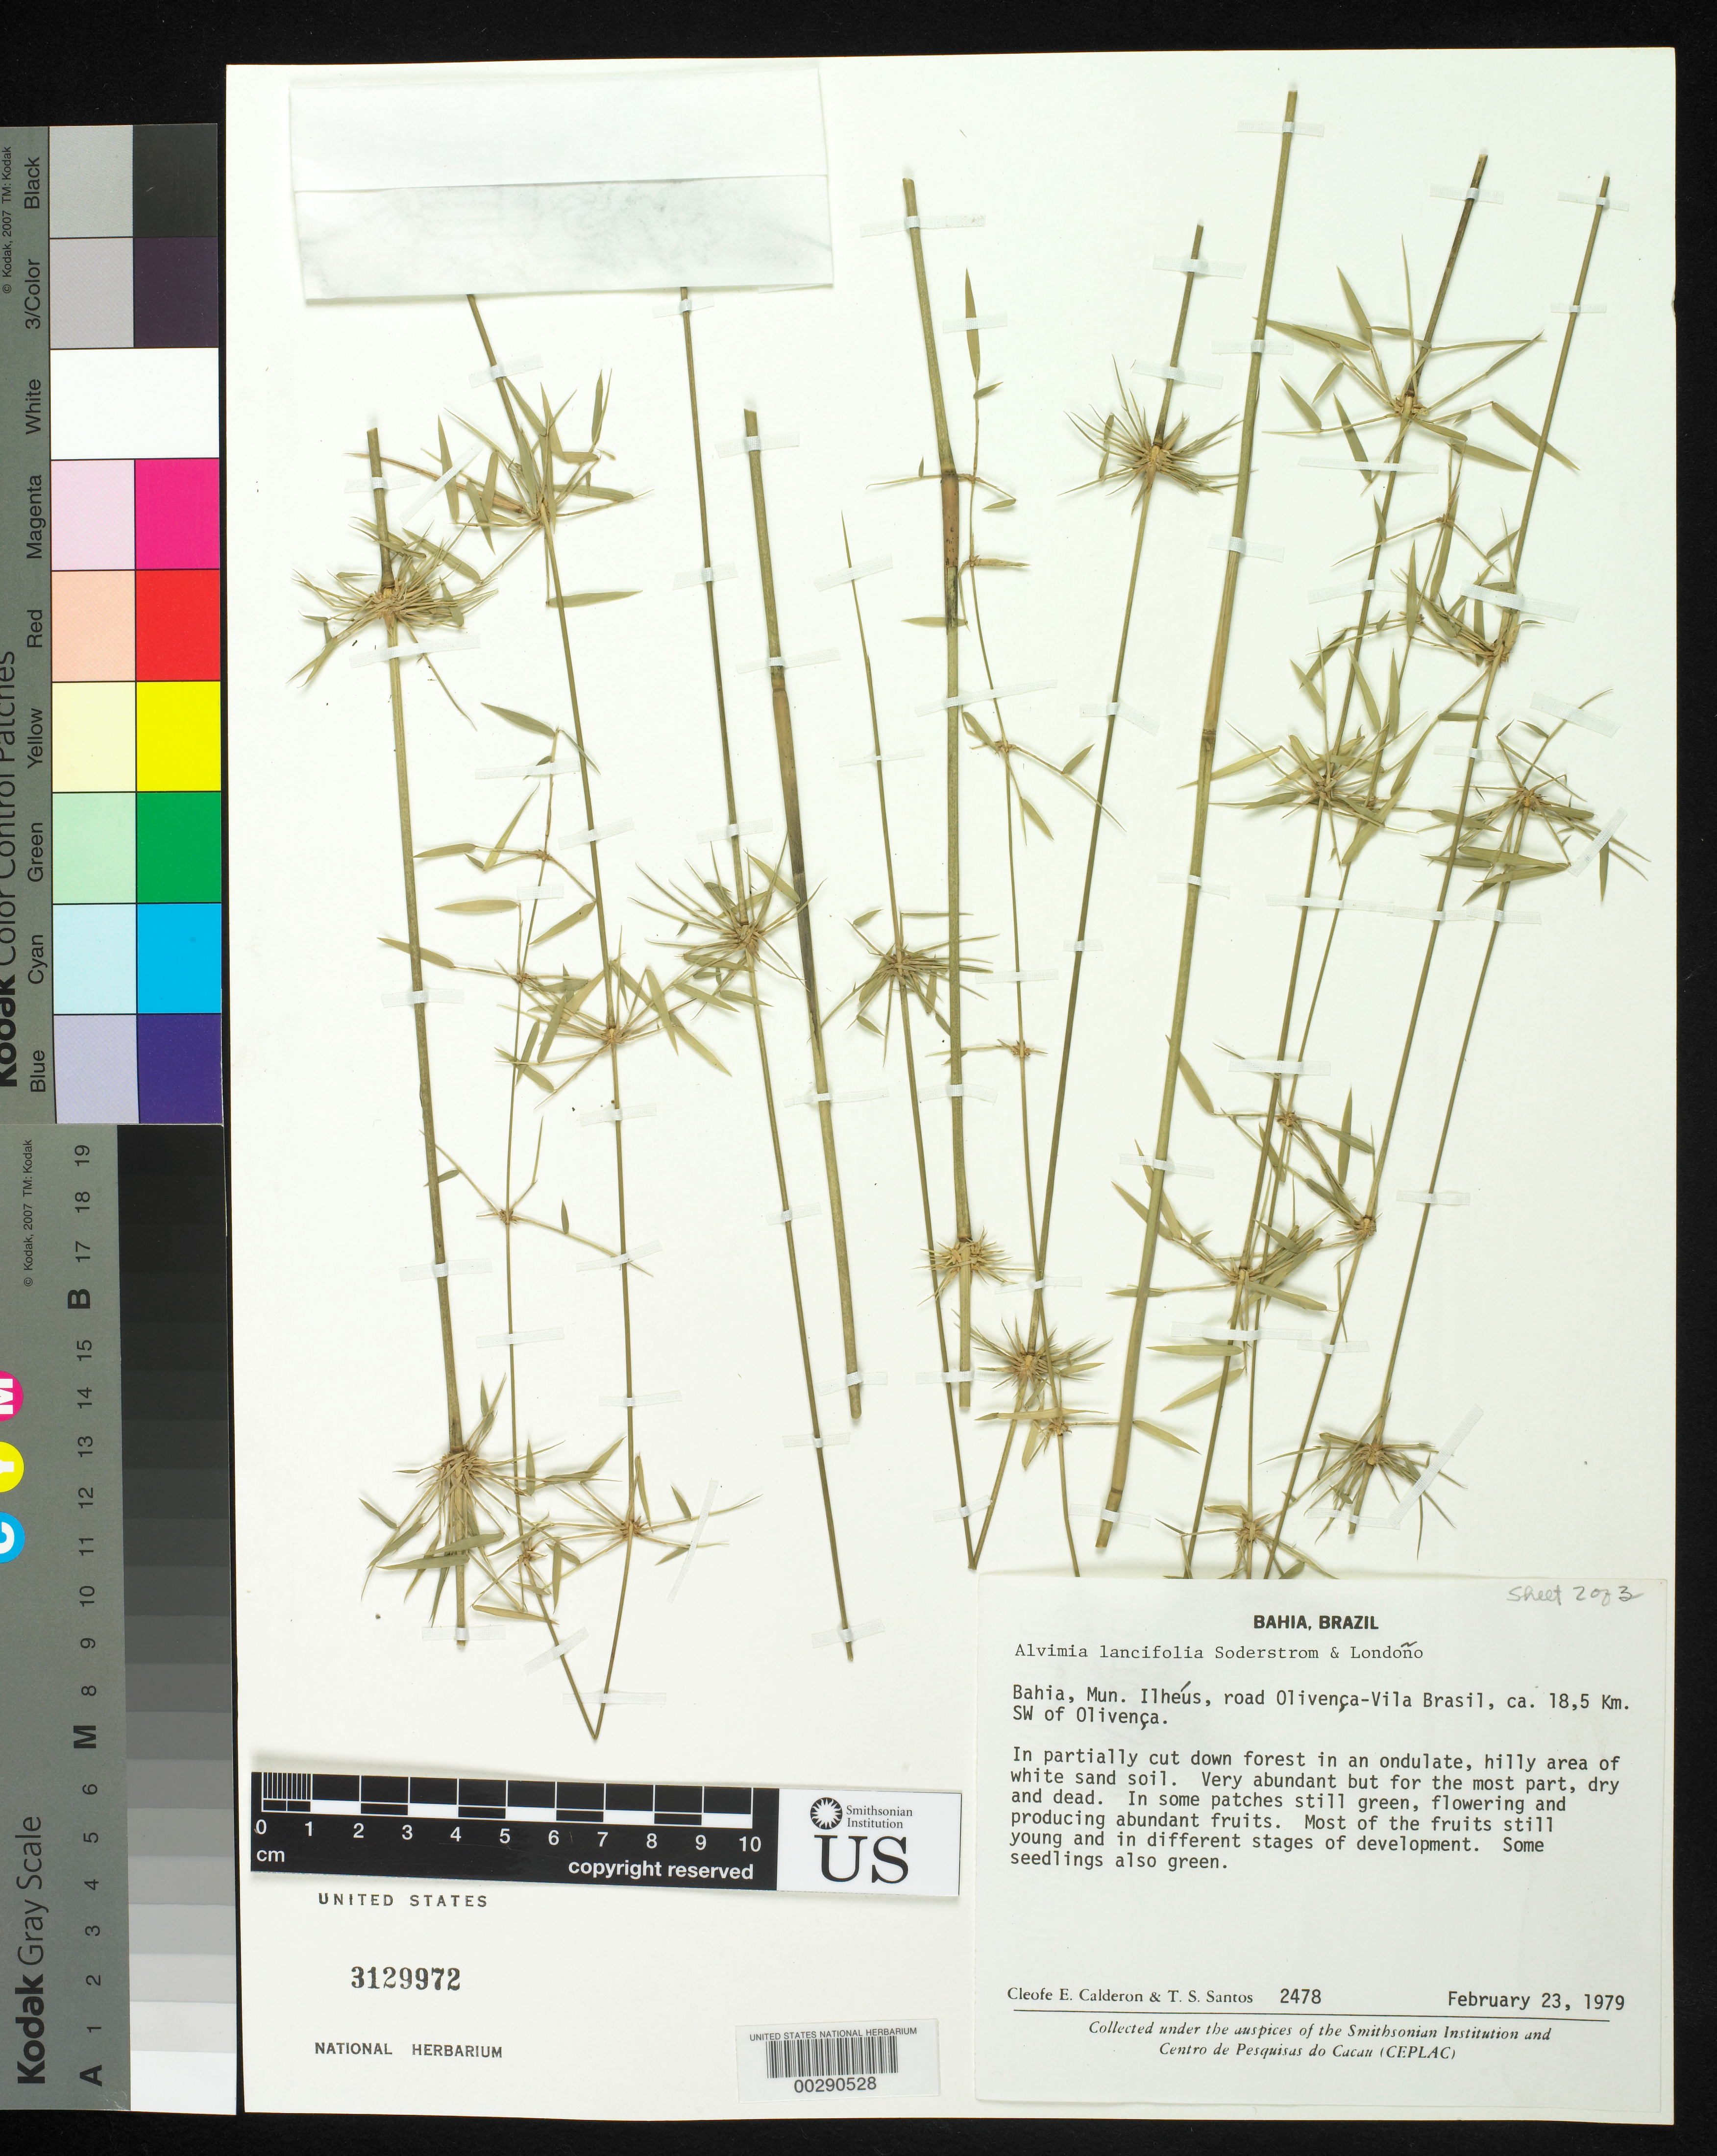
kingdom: Plantae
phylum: Tracheophyta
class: Liliopsida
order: Poales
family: Poaceae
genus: Alvimia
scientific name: Alvimia lancifolia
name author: Soderstr. & Londoño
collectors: C. E. Calderón & T. S. Santos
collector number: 2478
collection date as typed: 23 Feb 1979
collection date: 1979-02-23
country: Brazil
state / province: Bahia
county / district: Ilhéus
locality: Road olivenca-vila brasil, ca 18.5 km sw of olivenca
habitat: In partially cut down forestin an ondulate, hilly area of white sand soil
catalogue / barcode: US 3129972